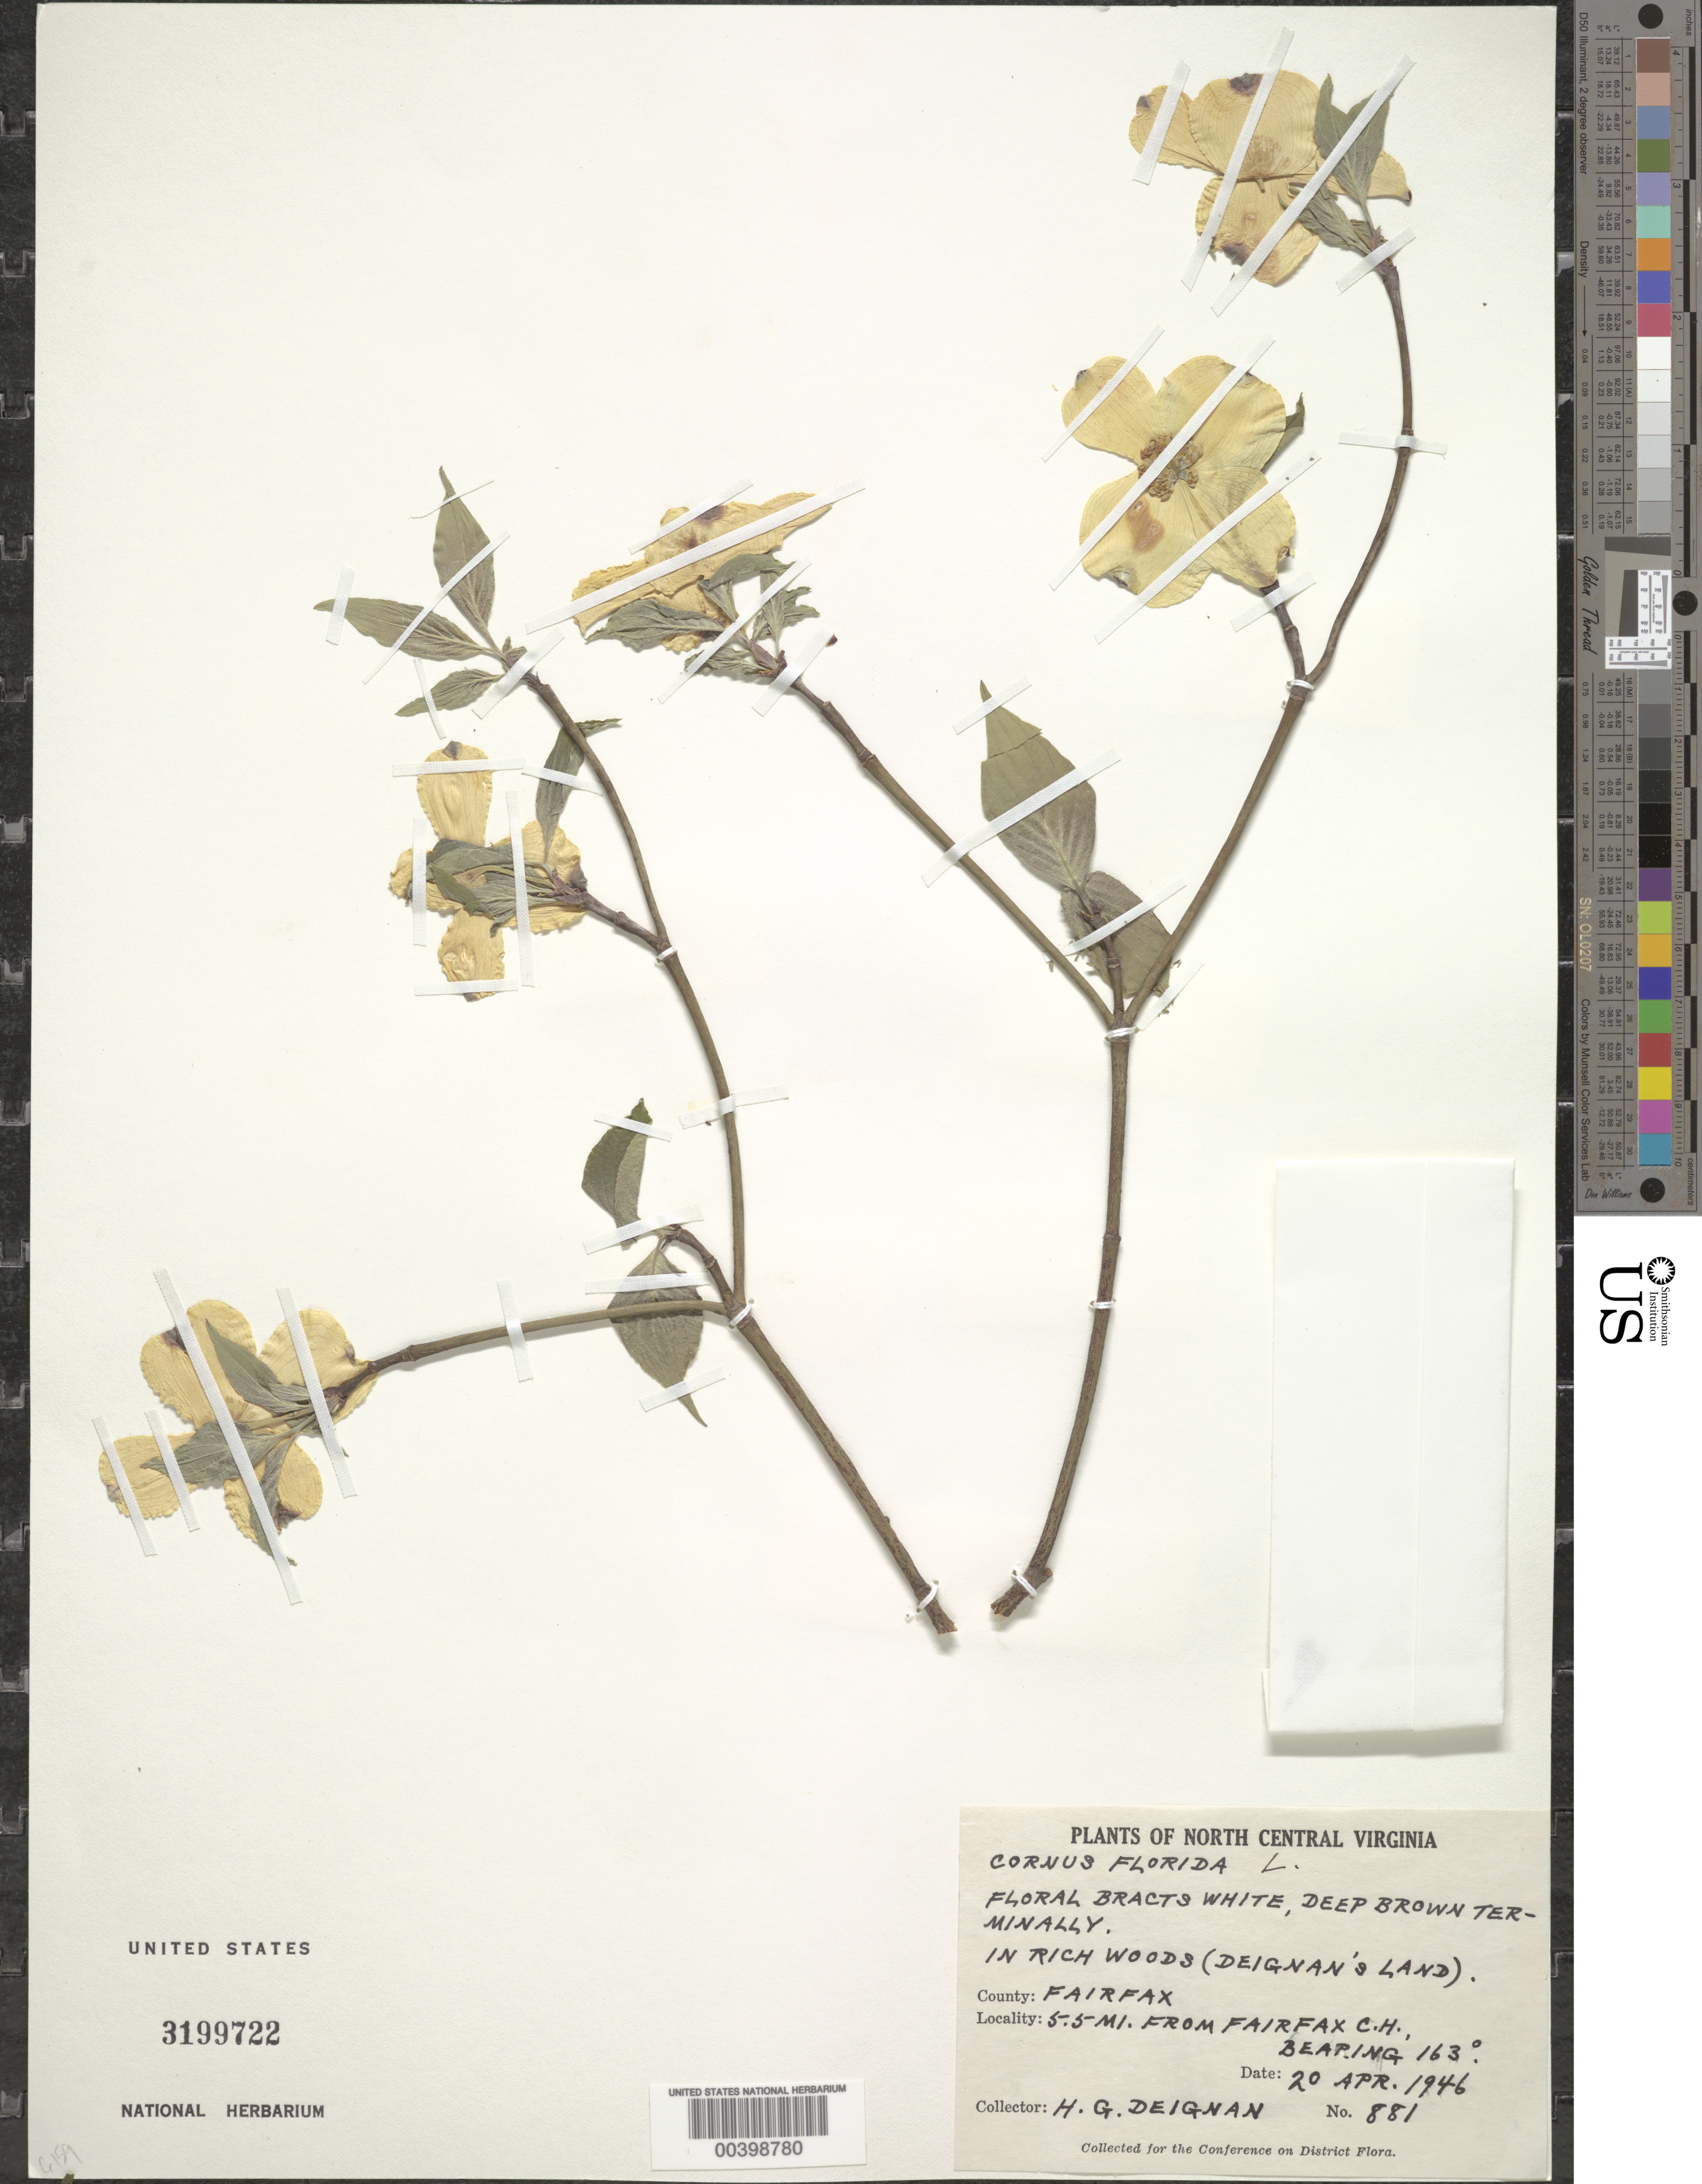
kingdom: Plantae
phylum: Tracheophyta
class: Magnoliopsida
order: Cornales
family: Cornaceae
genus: Cornus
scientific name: Cornus florida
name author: L.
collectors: H. Deignan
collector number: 881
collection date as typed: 20 Apr 1946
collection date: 1946-04-20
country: United States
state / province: Virginia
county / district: Fairfax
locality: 5.5 mi. from Fairfax County Court House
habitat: In rich woods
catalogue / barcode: US 3199722